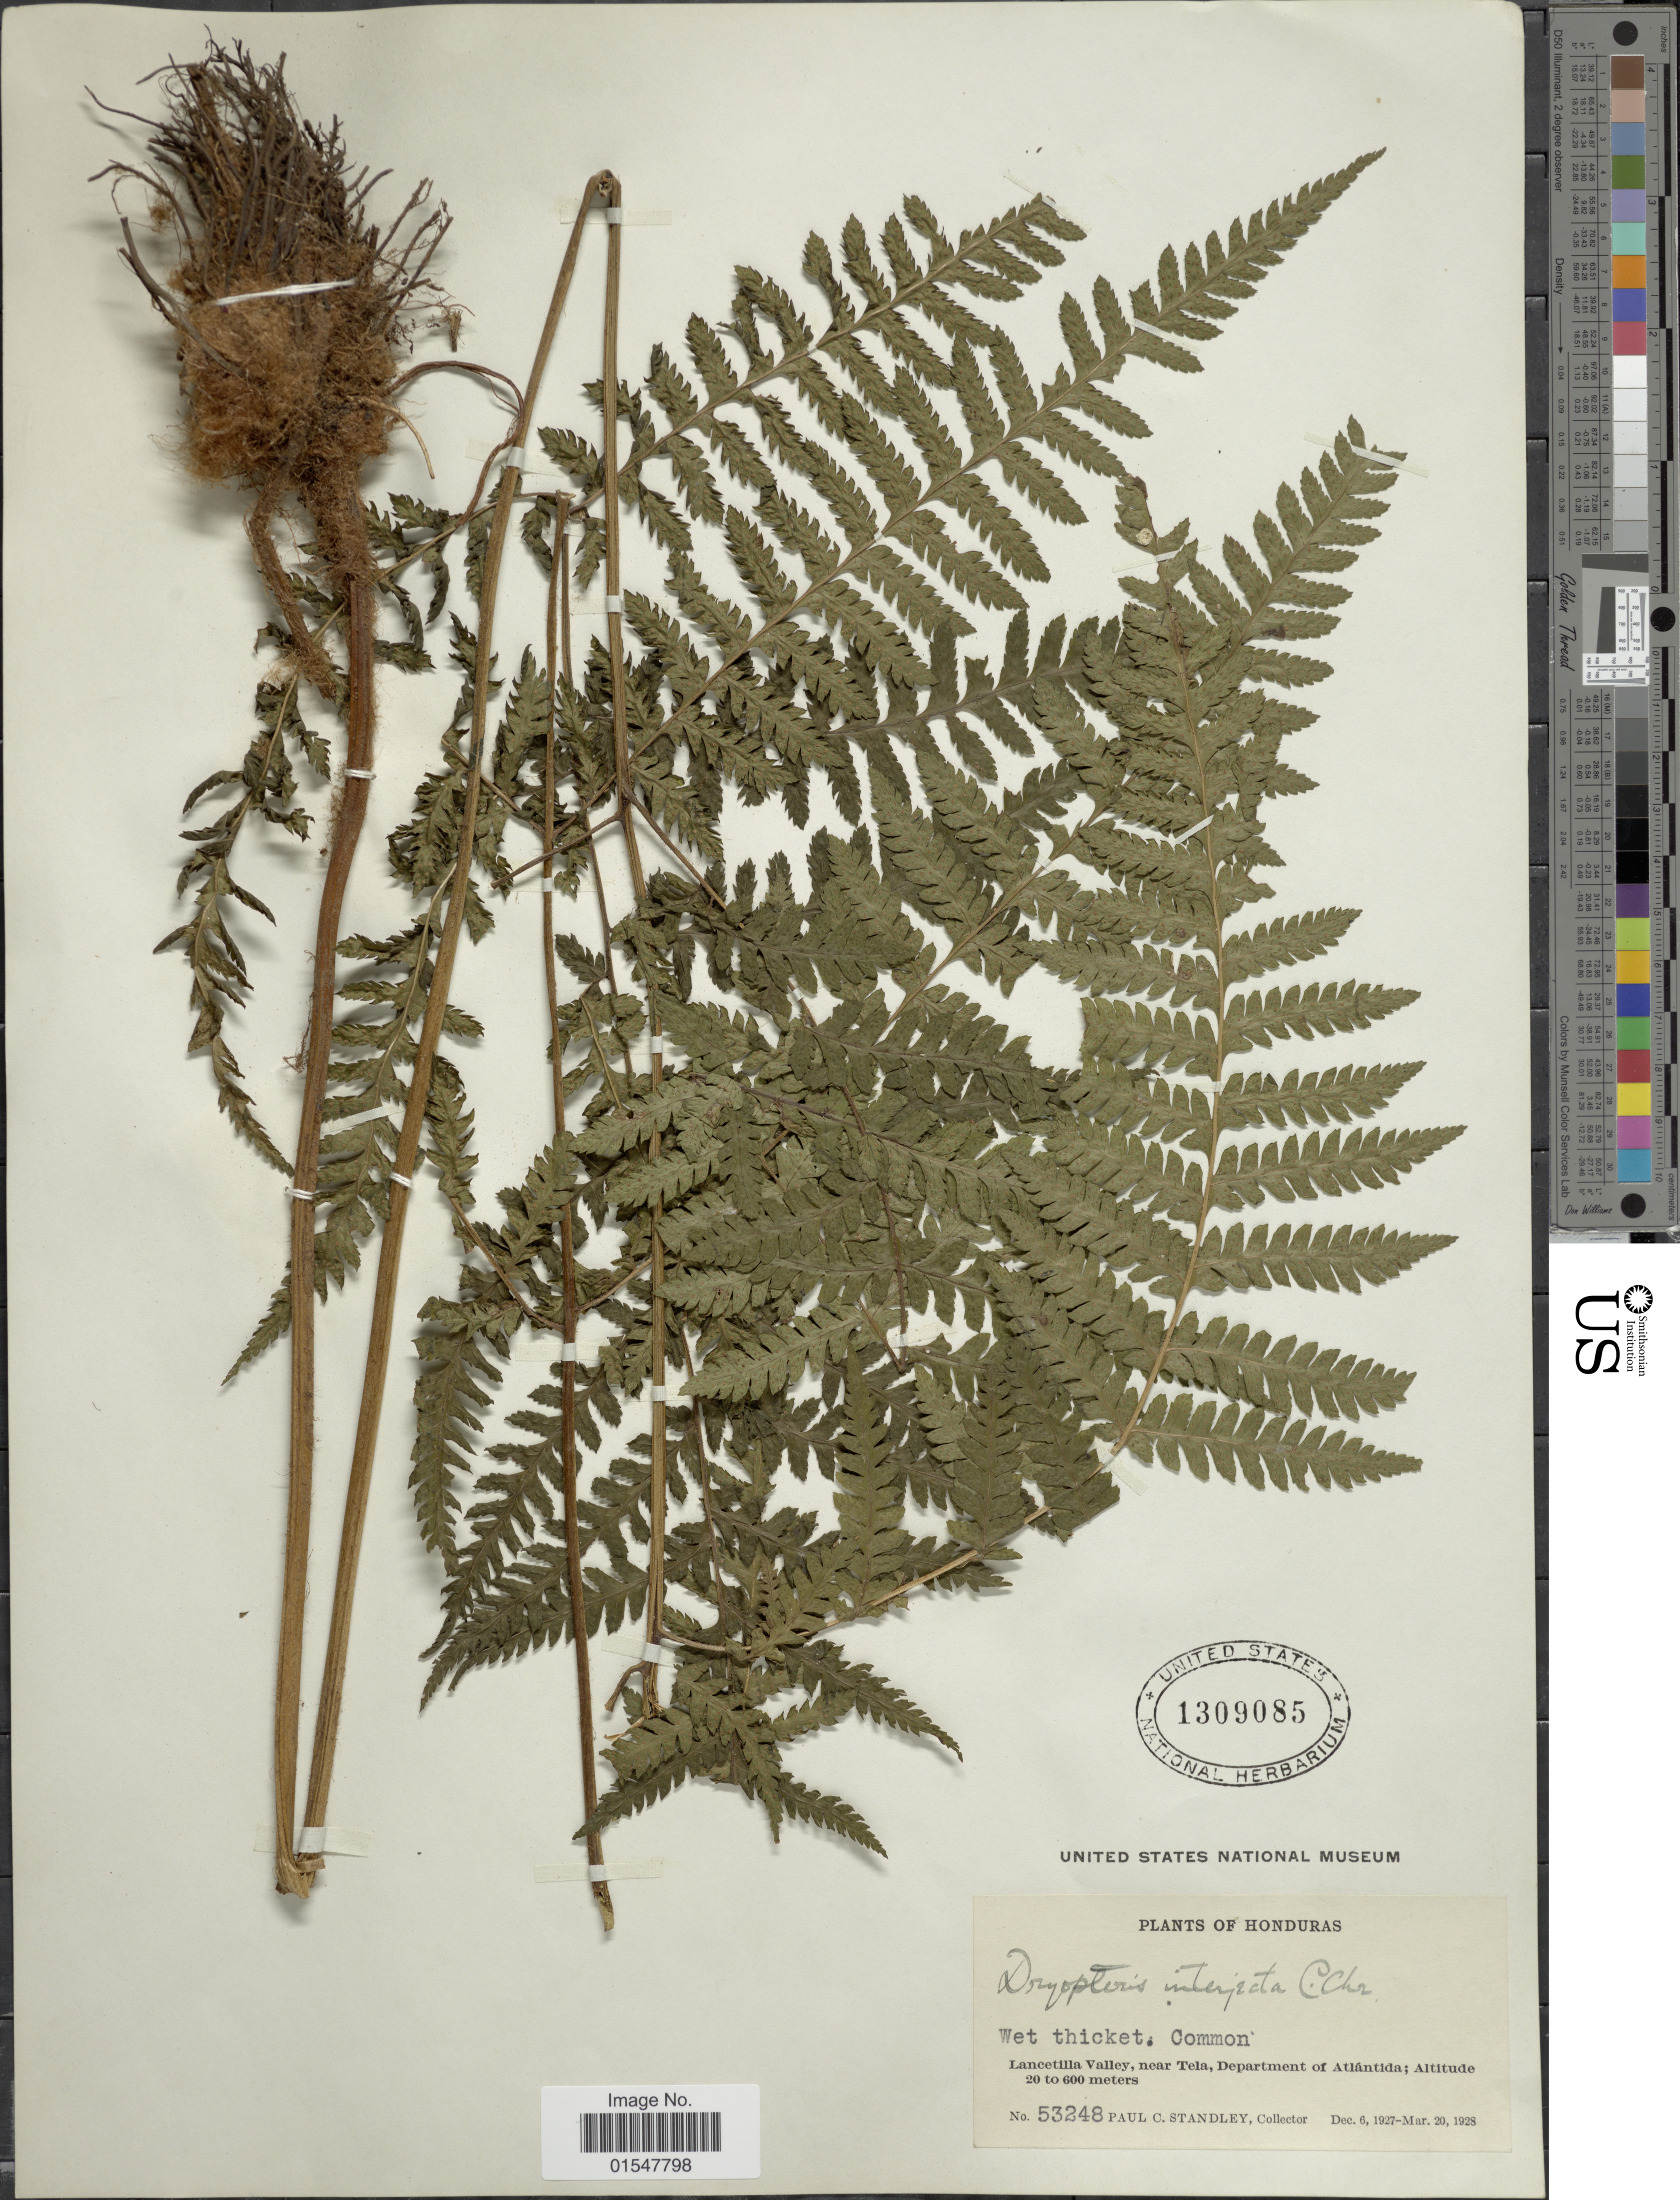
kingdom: Plantae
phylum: Tracheophyta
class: Polypodiopsida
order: Polypodiales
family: Dryopteridaceae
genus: Ctenitis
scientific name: Ctenitis interjecta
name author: (C. Chr.) Ching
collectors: P. C. Standley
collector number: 53248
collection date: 1927-12-06/1928-03-20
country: Honduras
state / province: Atlántida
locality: Honduras, Lancetilla Valley, near Tela, Department of Atlantida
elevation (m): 20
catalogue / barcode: US 1309085